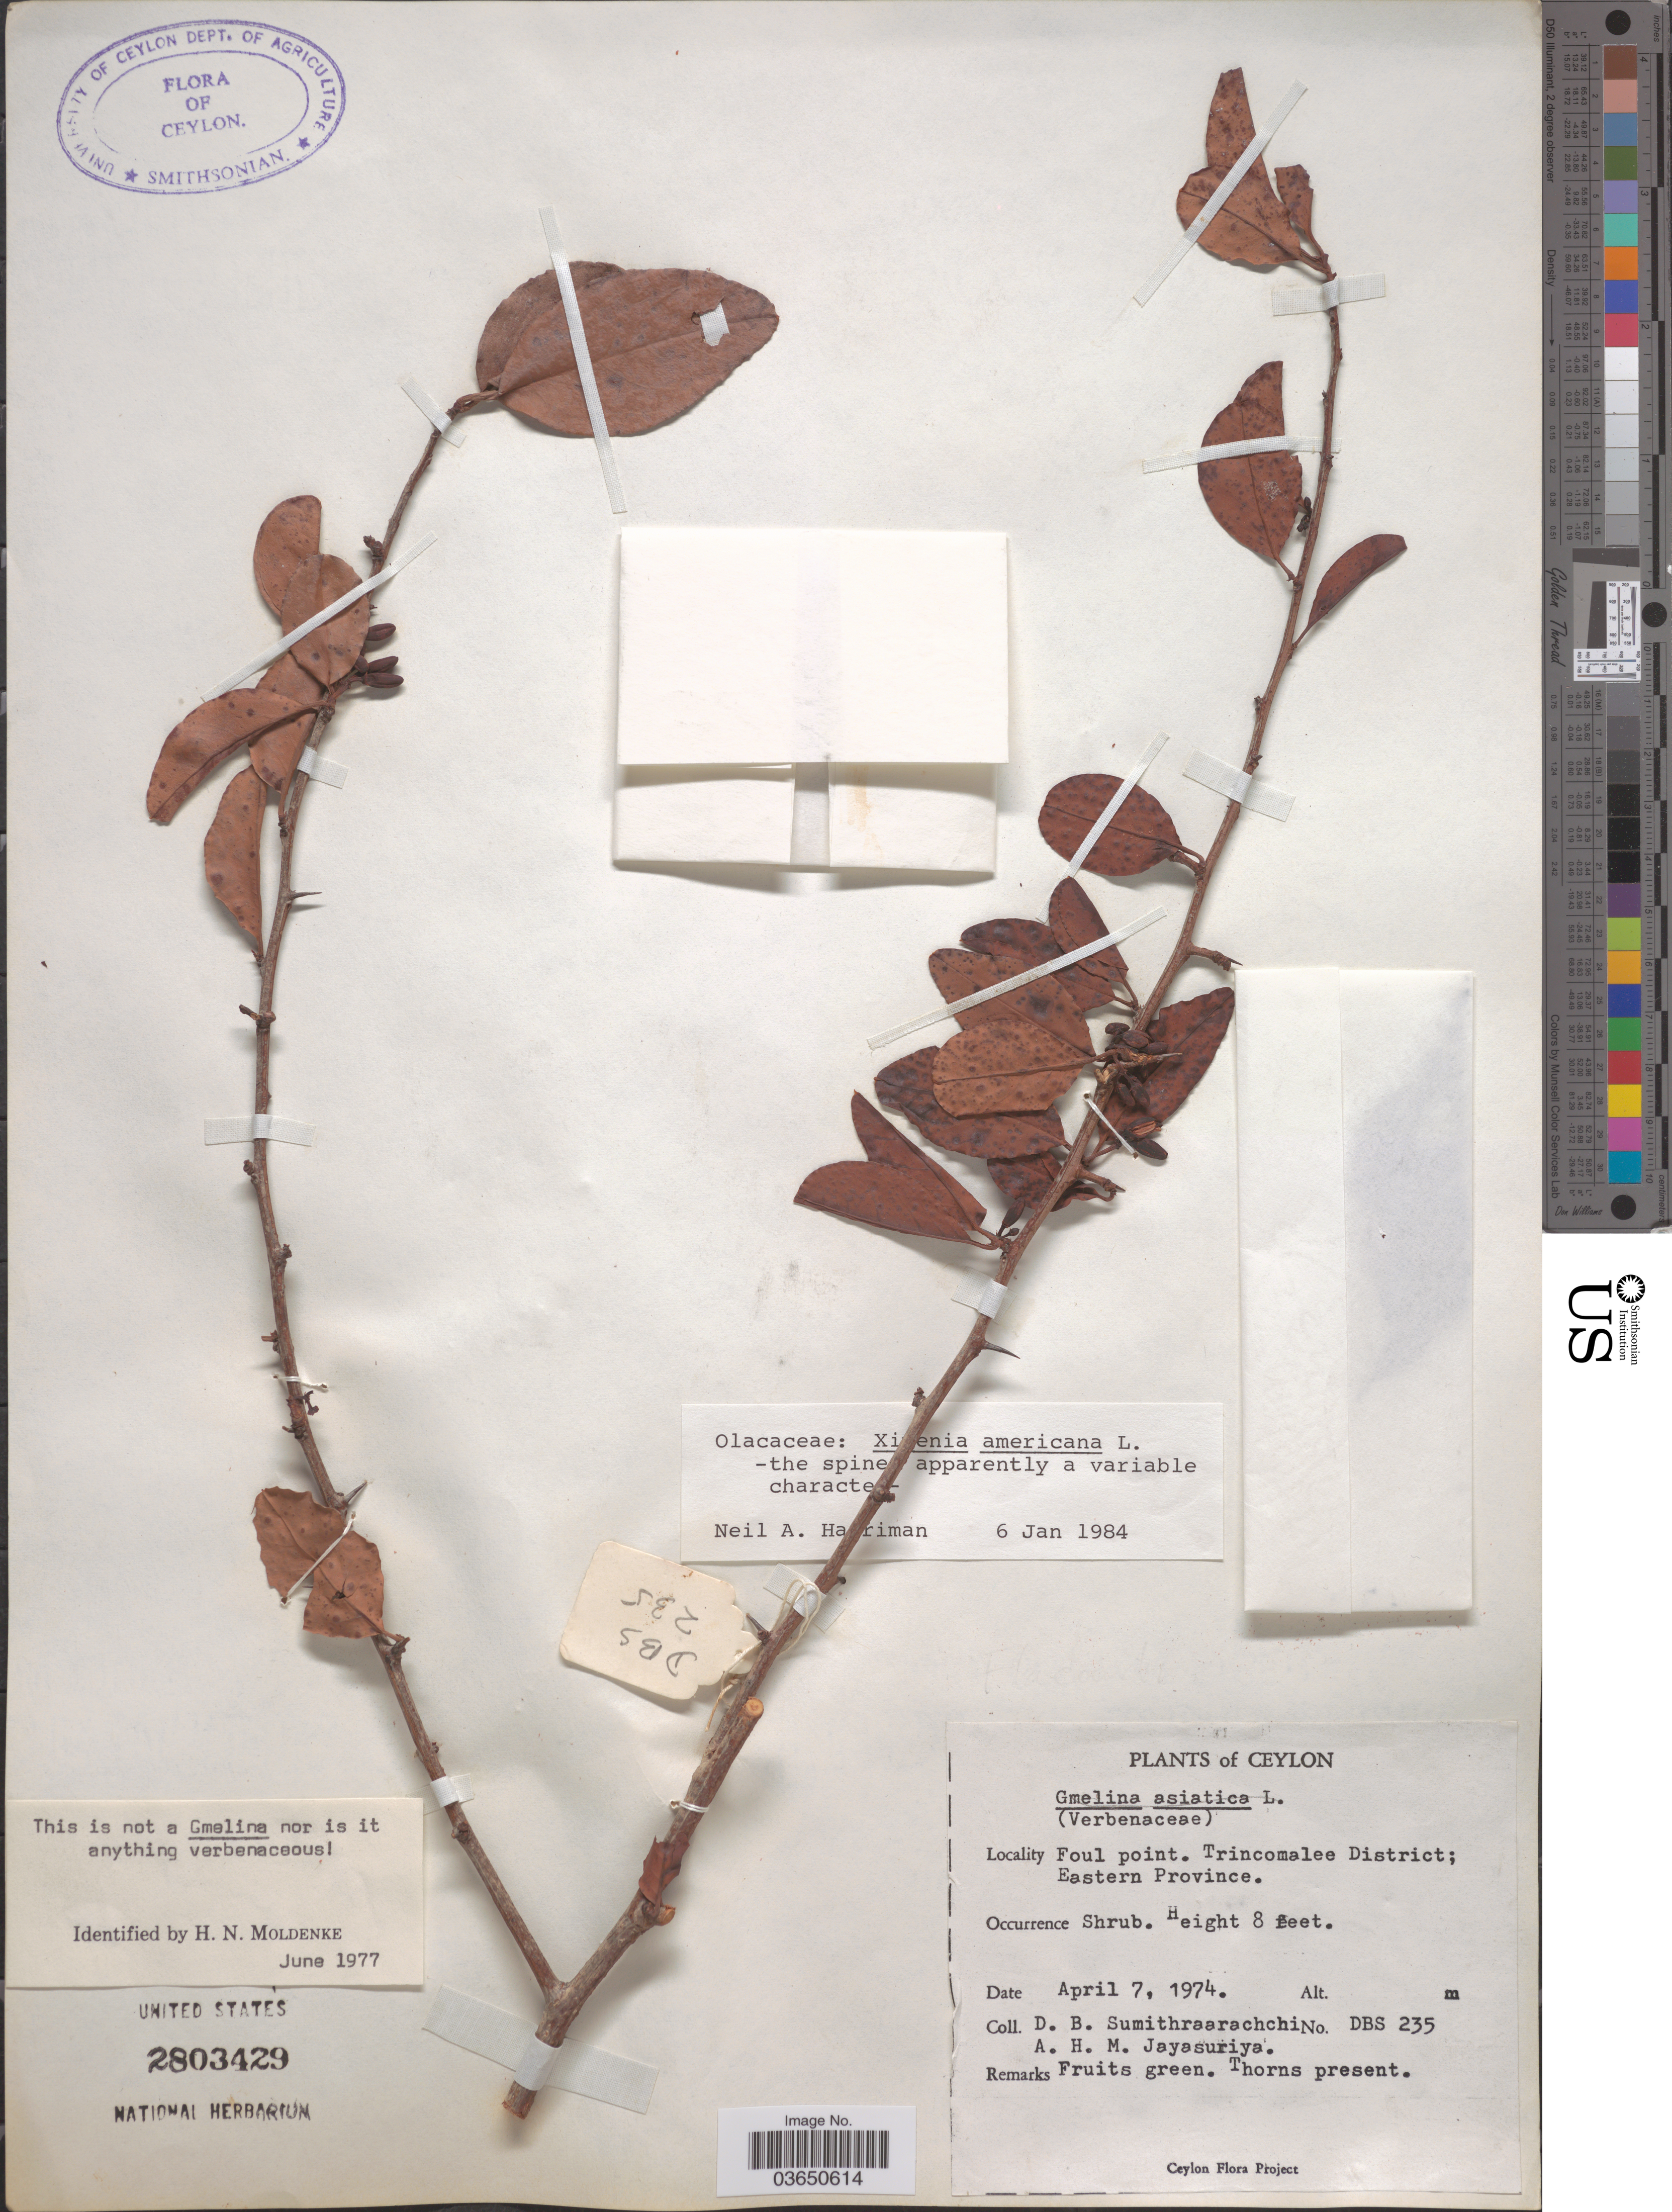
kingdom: Plantae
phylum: Tracheophyta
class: Magnoliopsida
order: Santalales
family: Ximeniaceae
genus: Ximenia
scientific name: Ximenia americana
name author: L.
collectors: D. B. Sumithraarachchi & A. H. Jayasuriya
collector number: DBS235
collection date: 1974-04-07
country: Sri Lanka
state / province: Eastern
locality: Ceylon. Foul point. Trincomalee District.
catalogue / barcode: US 2803429